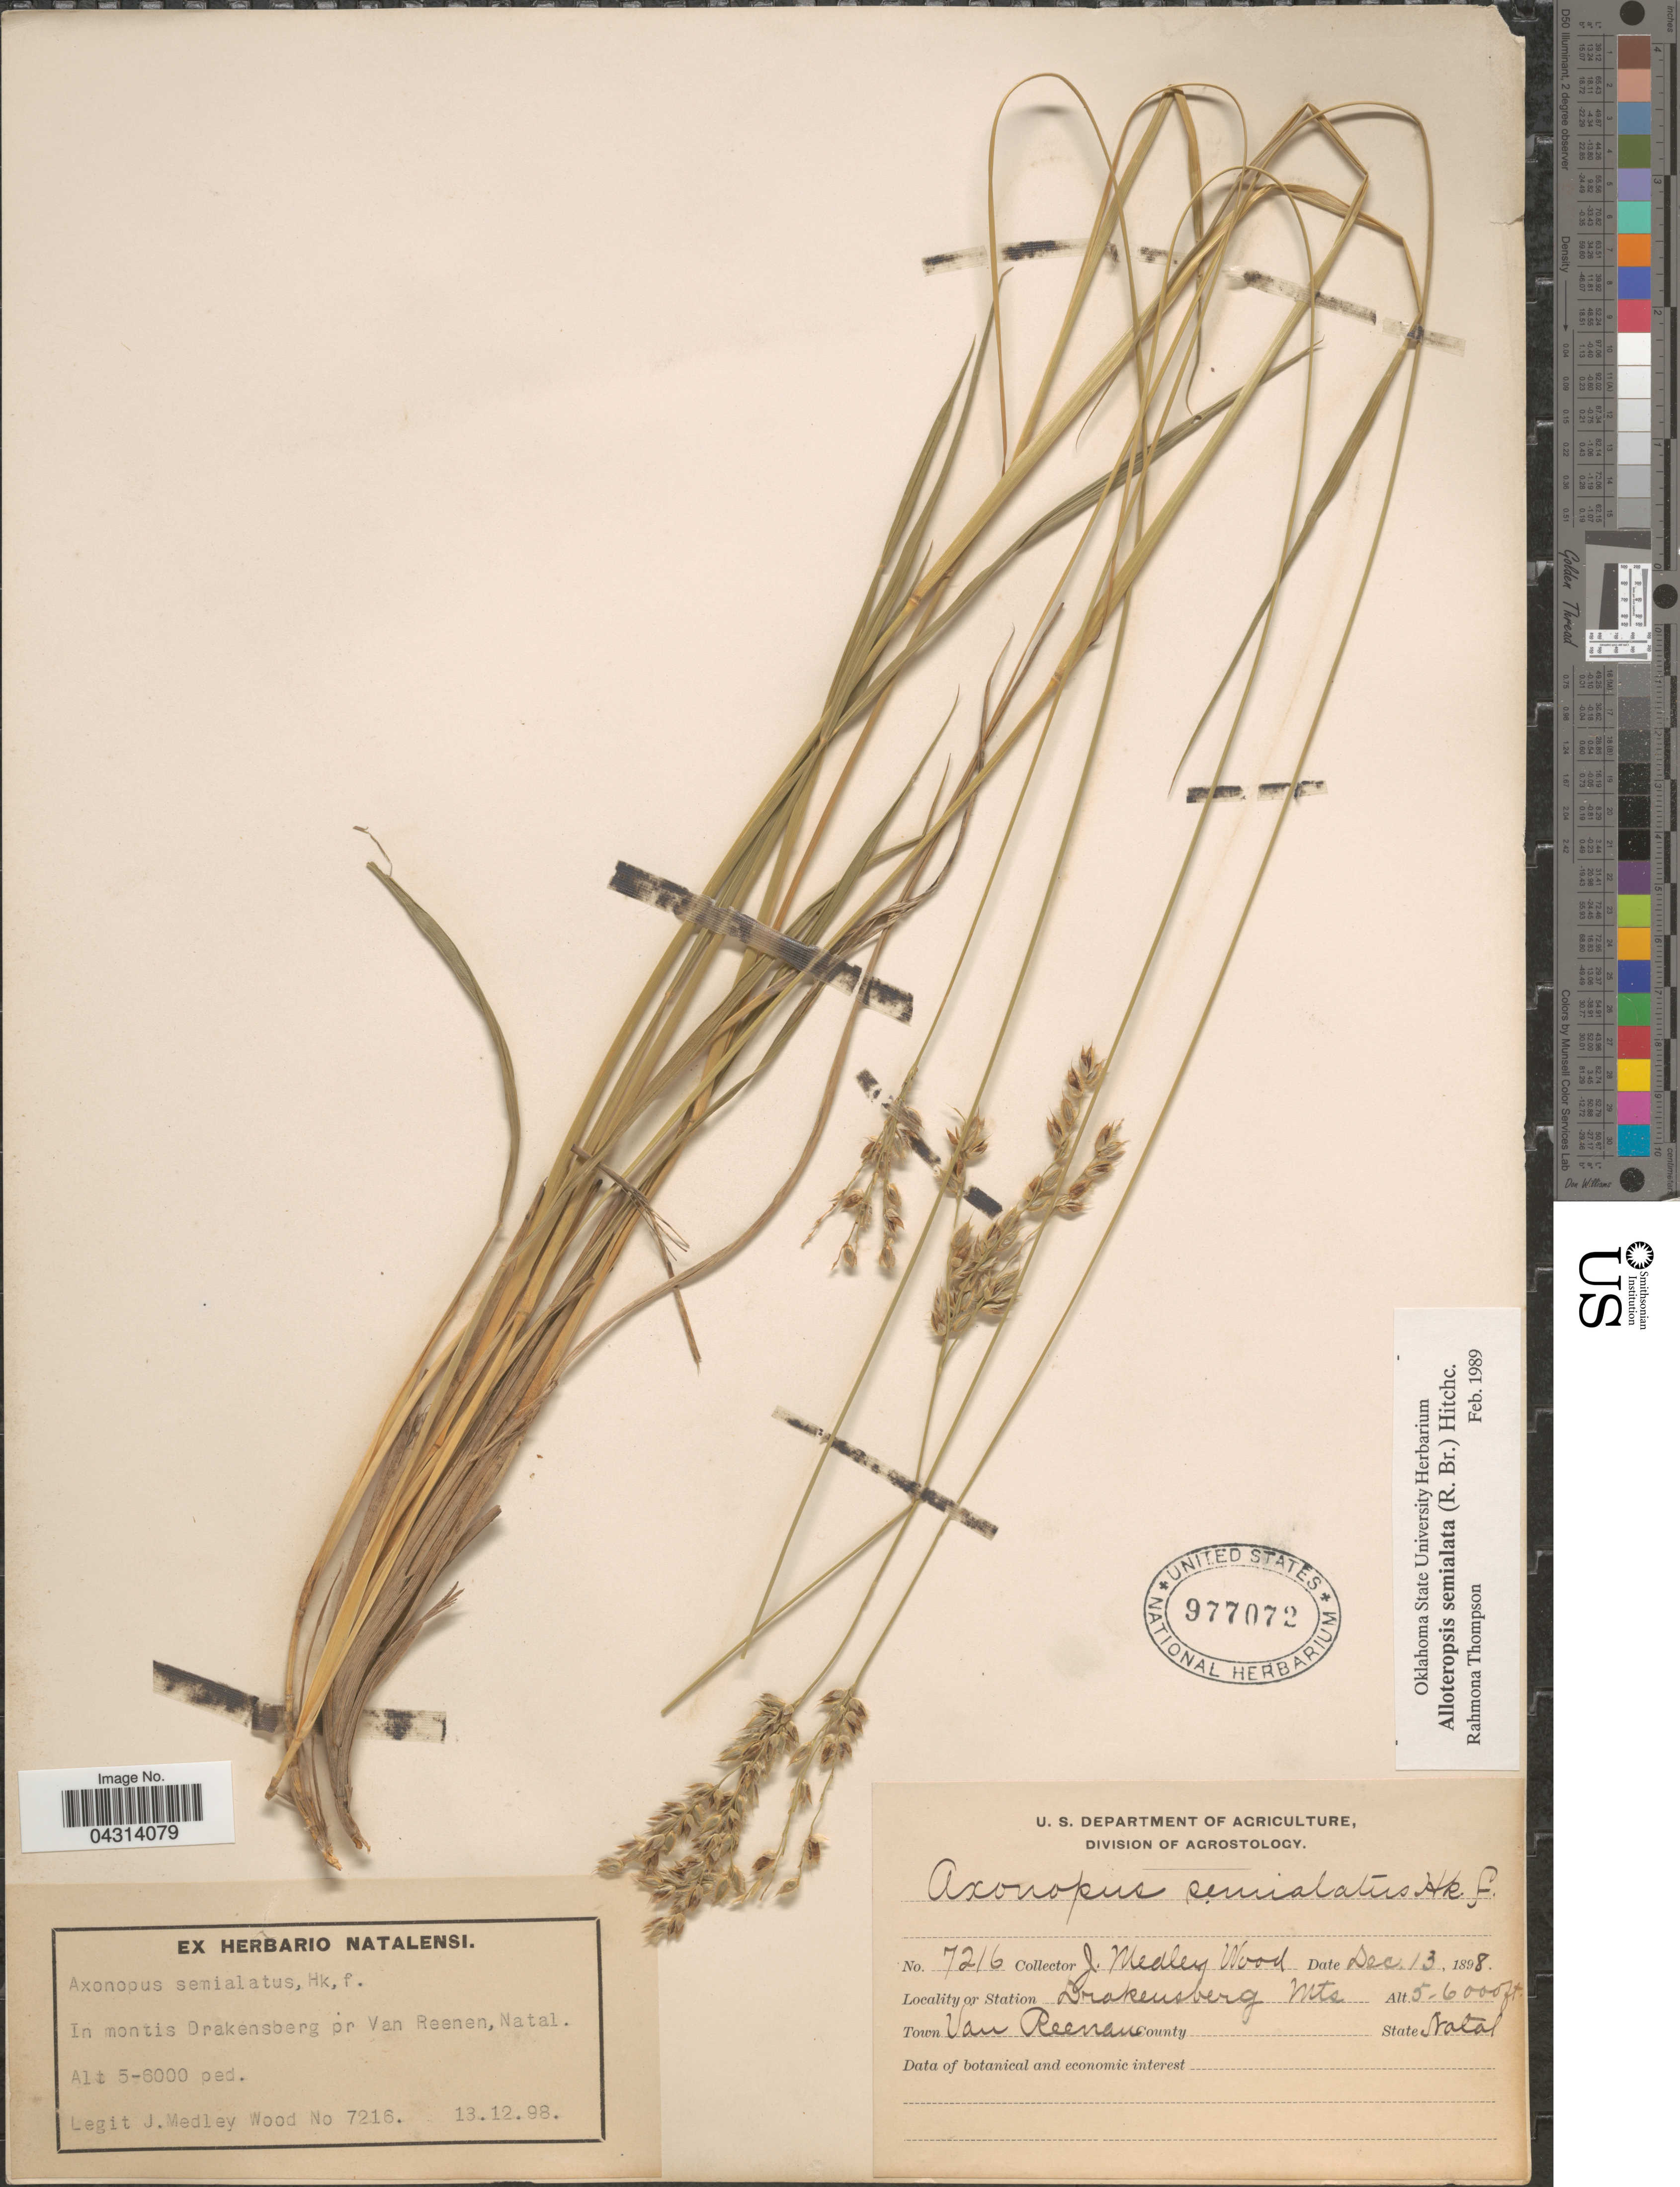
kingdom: Plantae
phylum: Tracheophyta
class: Liliopsida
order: Poales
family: Poaceae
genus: Alloteropsis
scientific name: Alloteropsis semialata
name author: (R. Br.) Hitchc.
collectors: J. M. Wood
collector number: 7216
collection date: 1898-12-13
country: South Africa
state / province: KwaZulu-Natal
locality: In montis Drakensberg pr Van Reenen, Natal. Drakensberg Mts. Town Van Reenen. Natal.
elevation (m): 1524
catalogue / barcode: US 977072